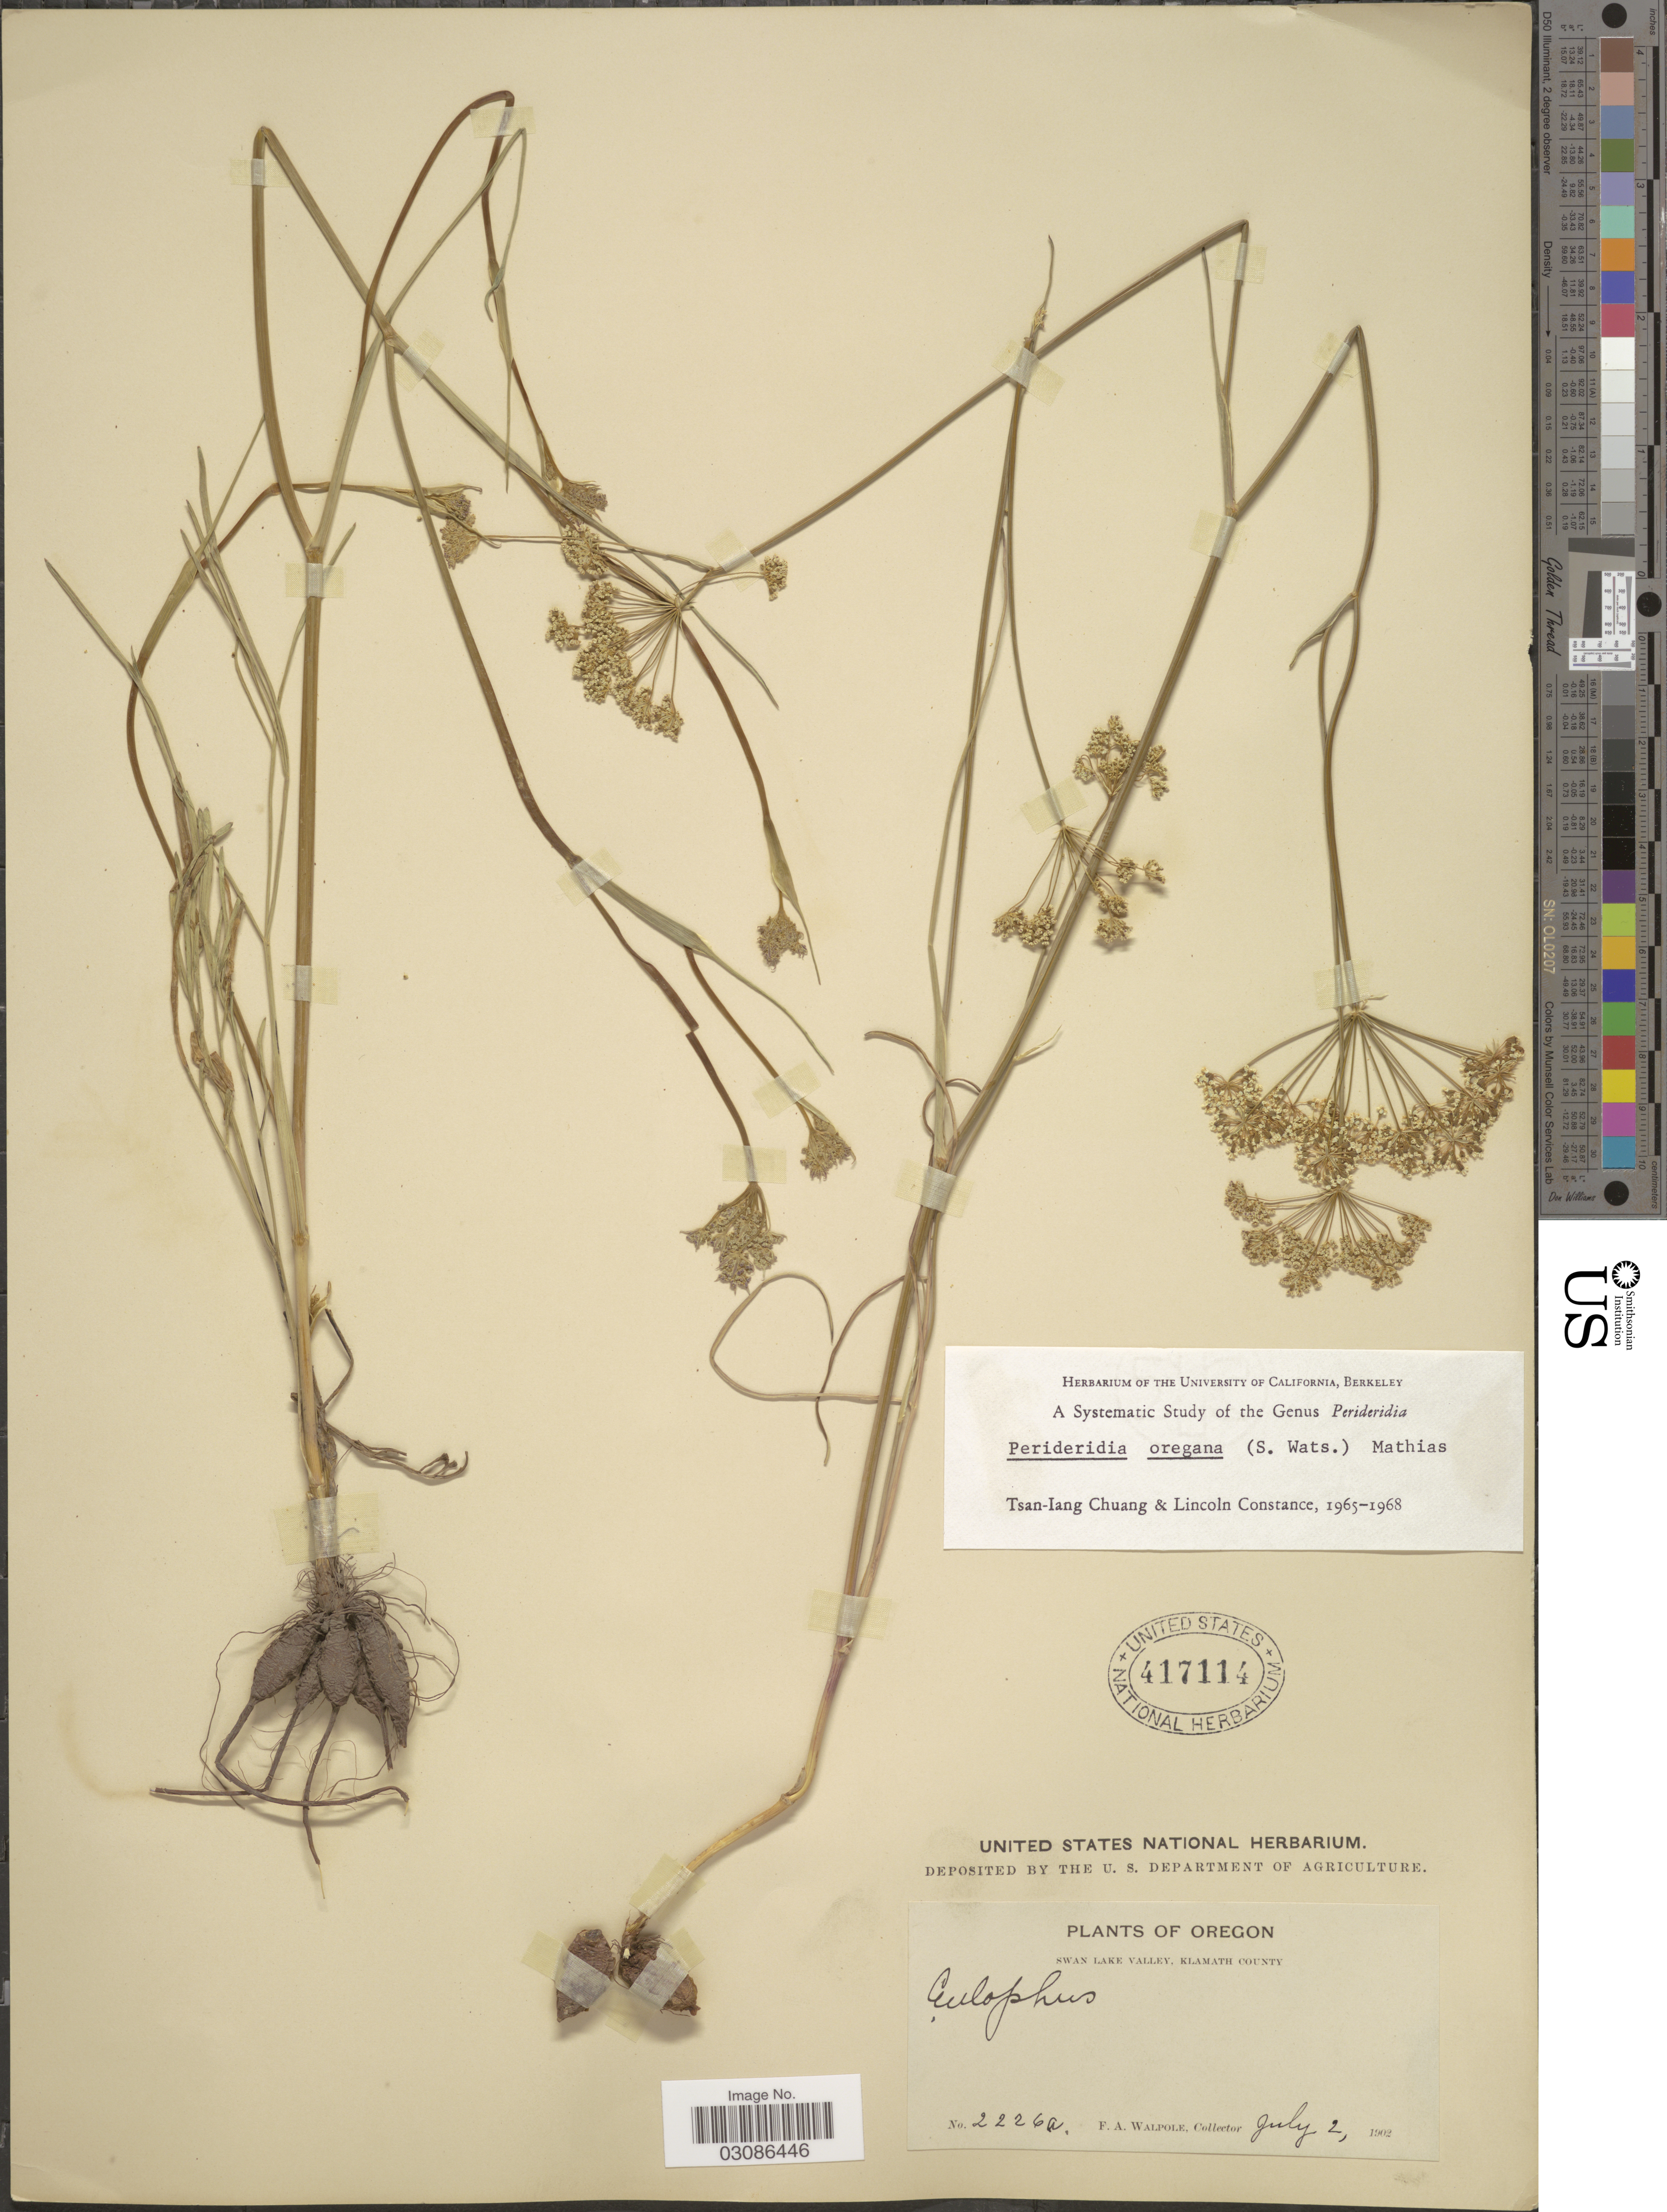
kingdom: Plantae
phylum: Tracheophyta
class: Magnoliopsida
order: Apiales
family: Apiaceae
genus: Perideridia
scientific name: Perideridia oregana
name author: (S. Watson) Mathias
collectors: F. Walpole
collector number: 2226a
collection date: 1902-07-02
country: United States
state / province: Oregon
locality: Swan Lake Valley, Klamath County.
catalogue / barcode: US 417114